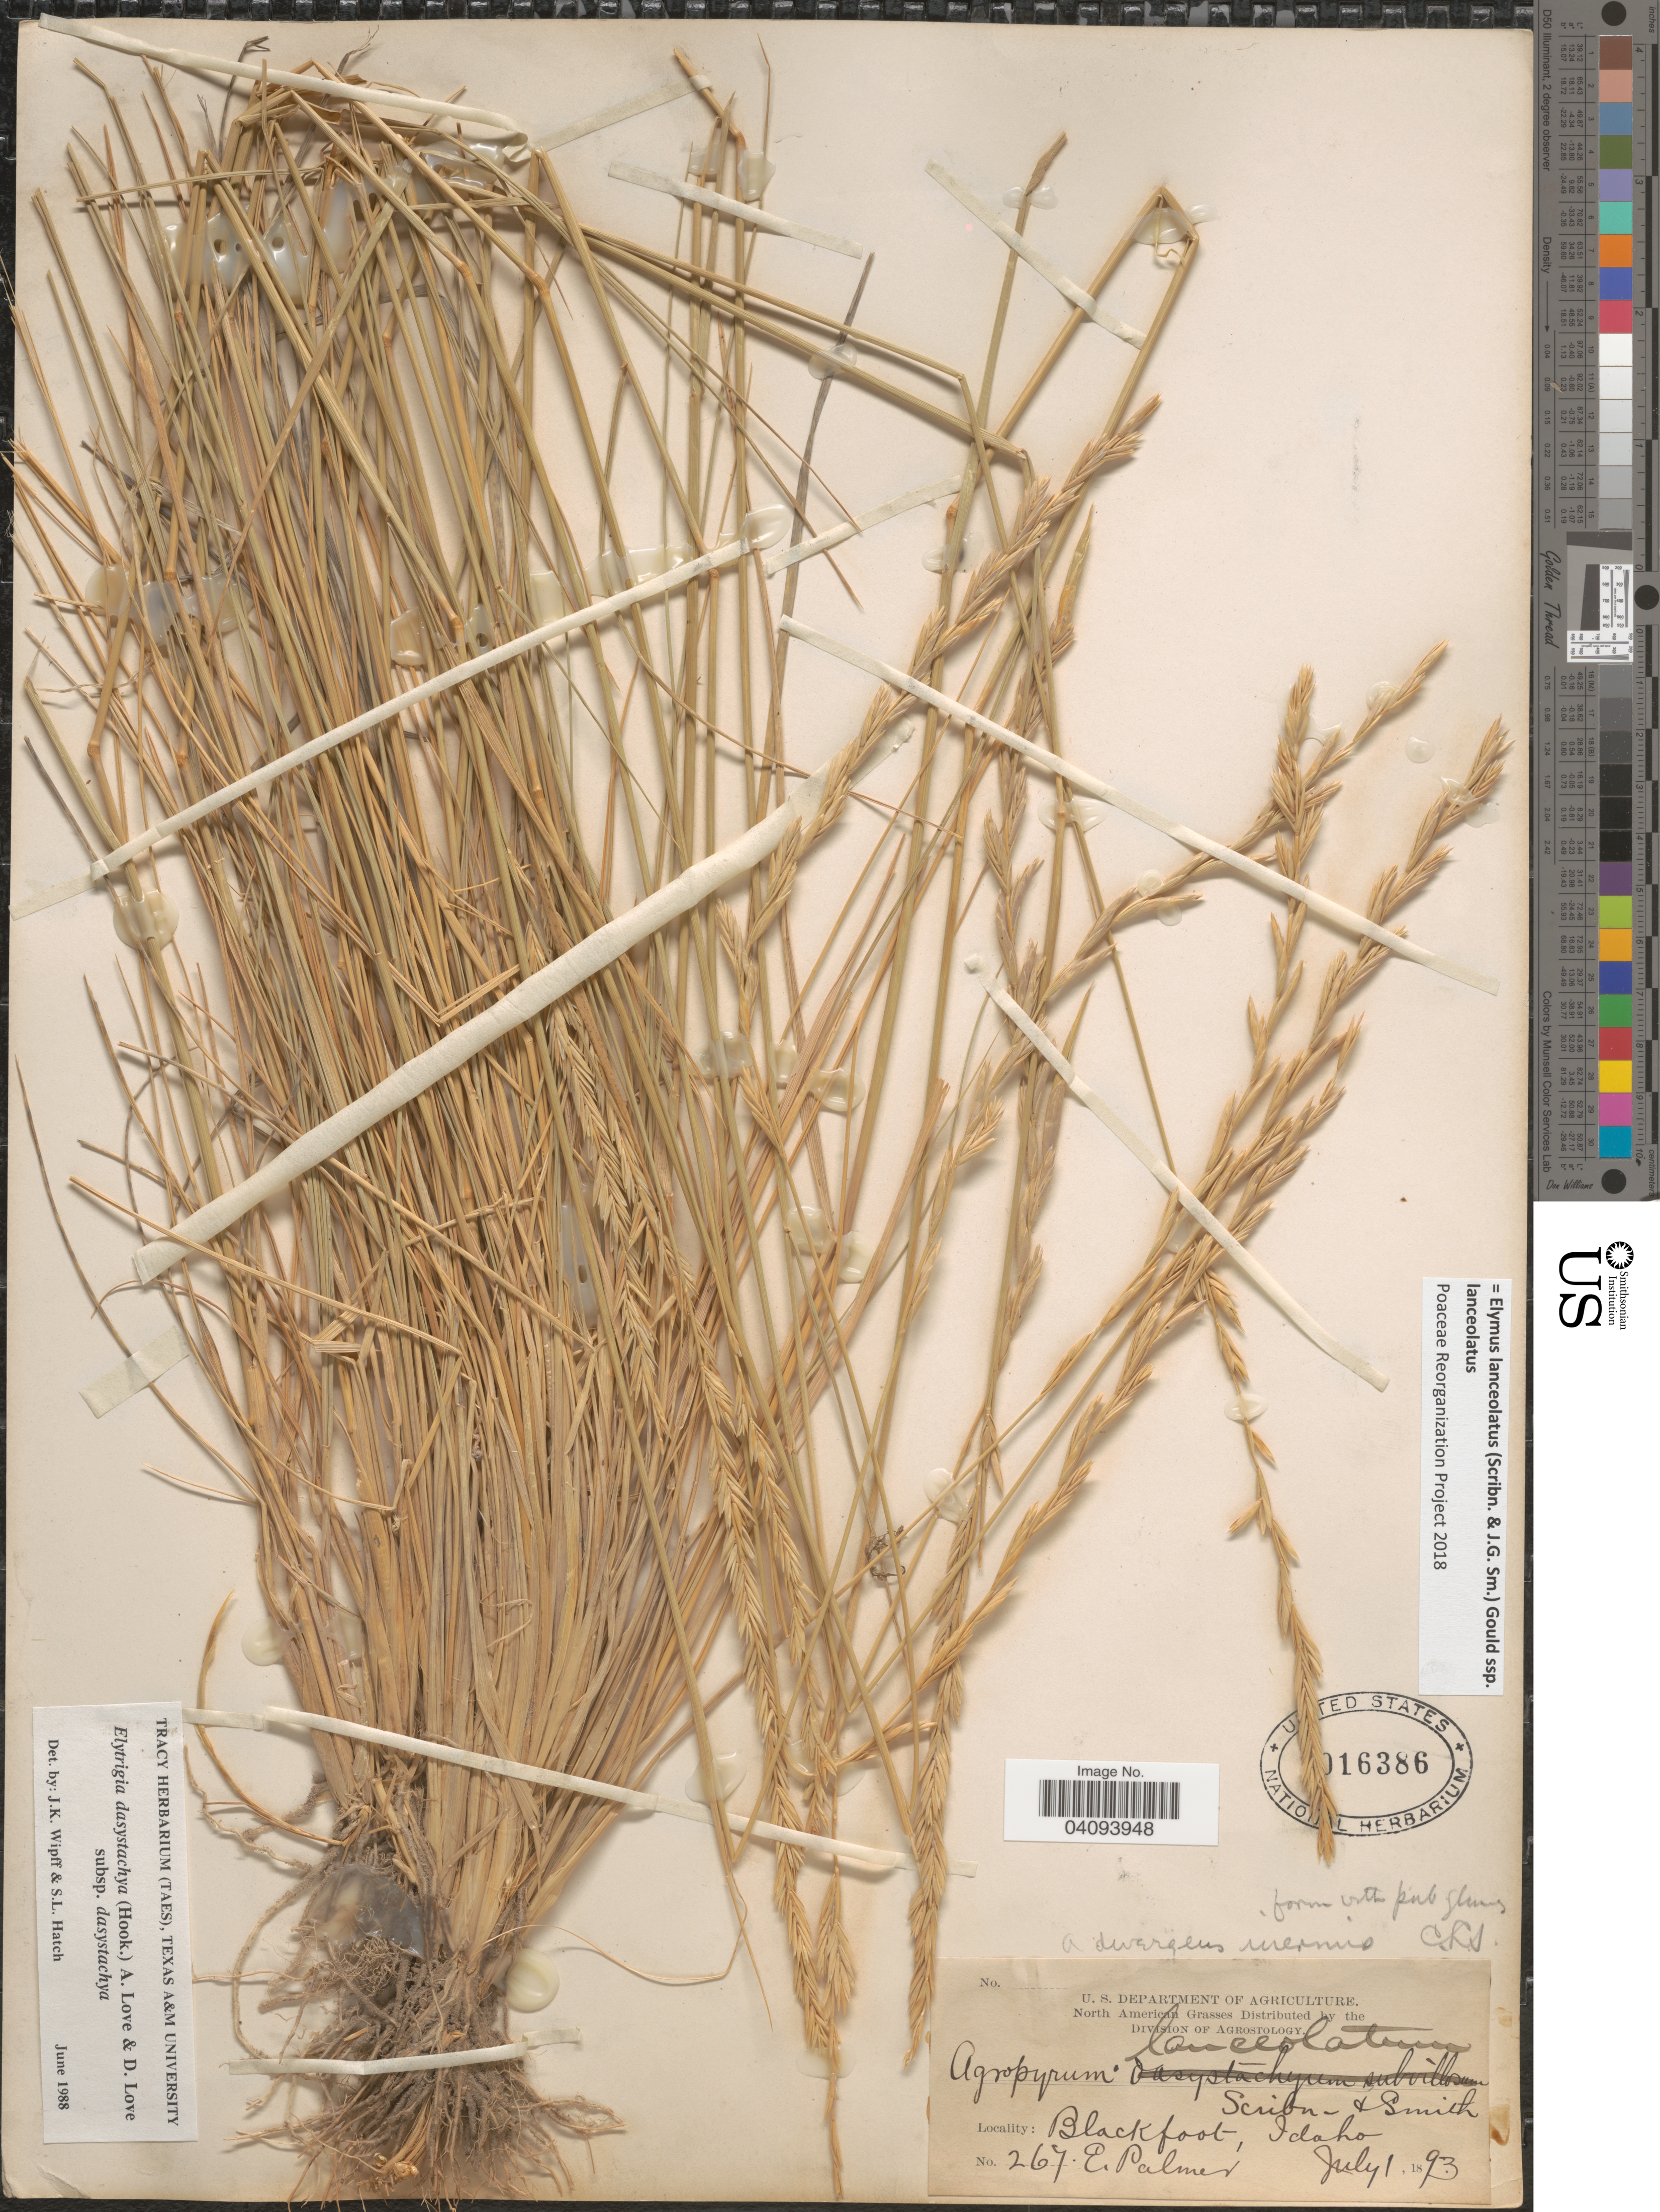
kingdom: Plantae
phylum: Tracheophyta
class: Liliopsida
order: Poales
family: Poaceae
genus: Elymus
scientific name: Elymus lanceolatus subsp. lanceolatus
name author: (Scribn. & J.G. Sm.) Gould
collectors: E. Palmer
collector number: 267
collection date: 1893-07-01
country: United States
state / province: Idaho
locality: Blackfoot.